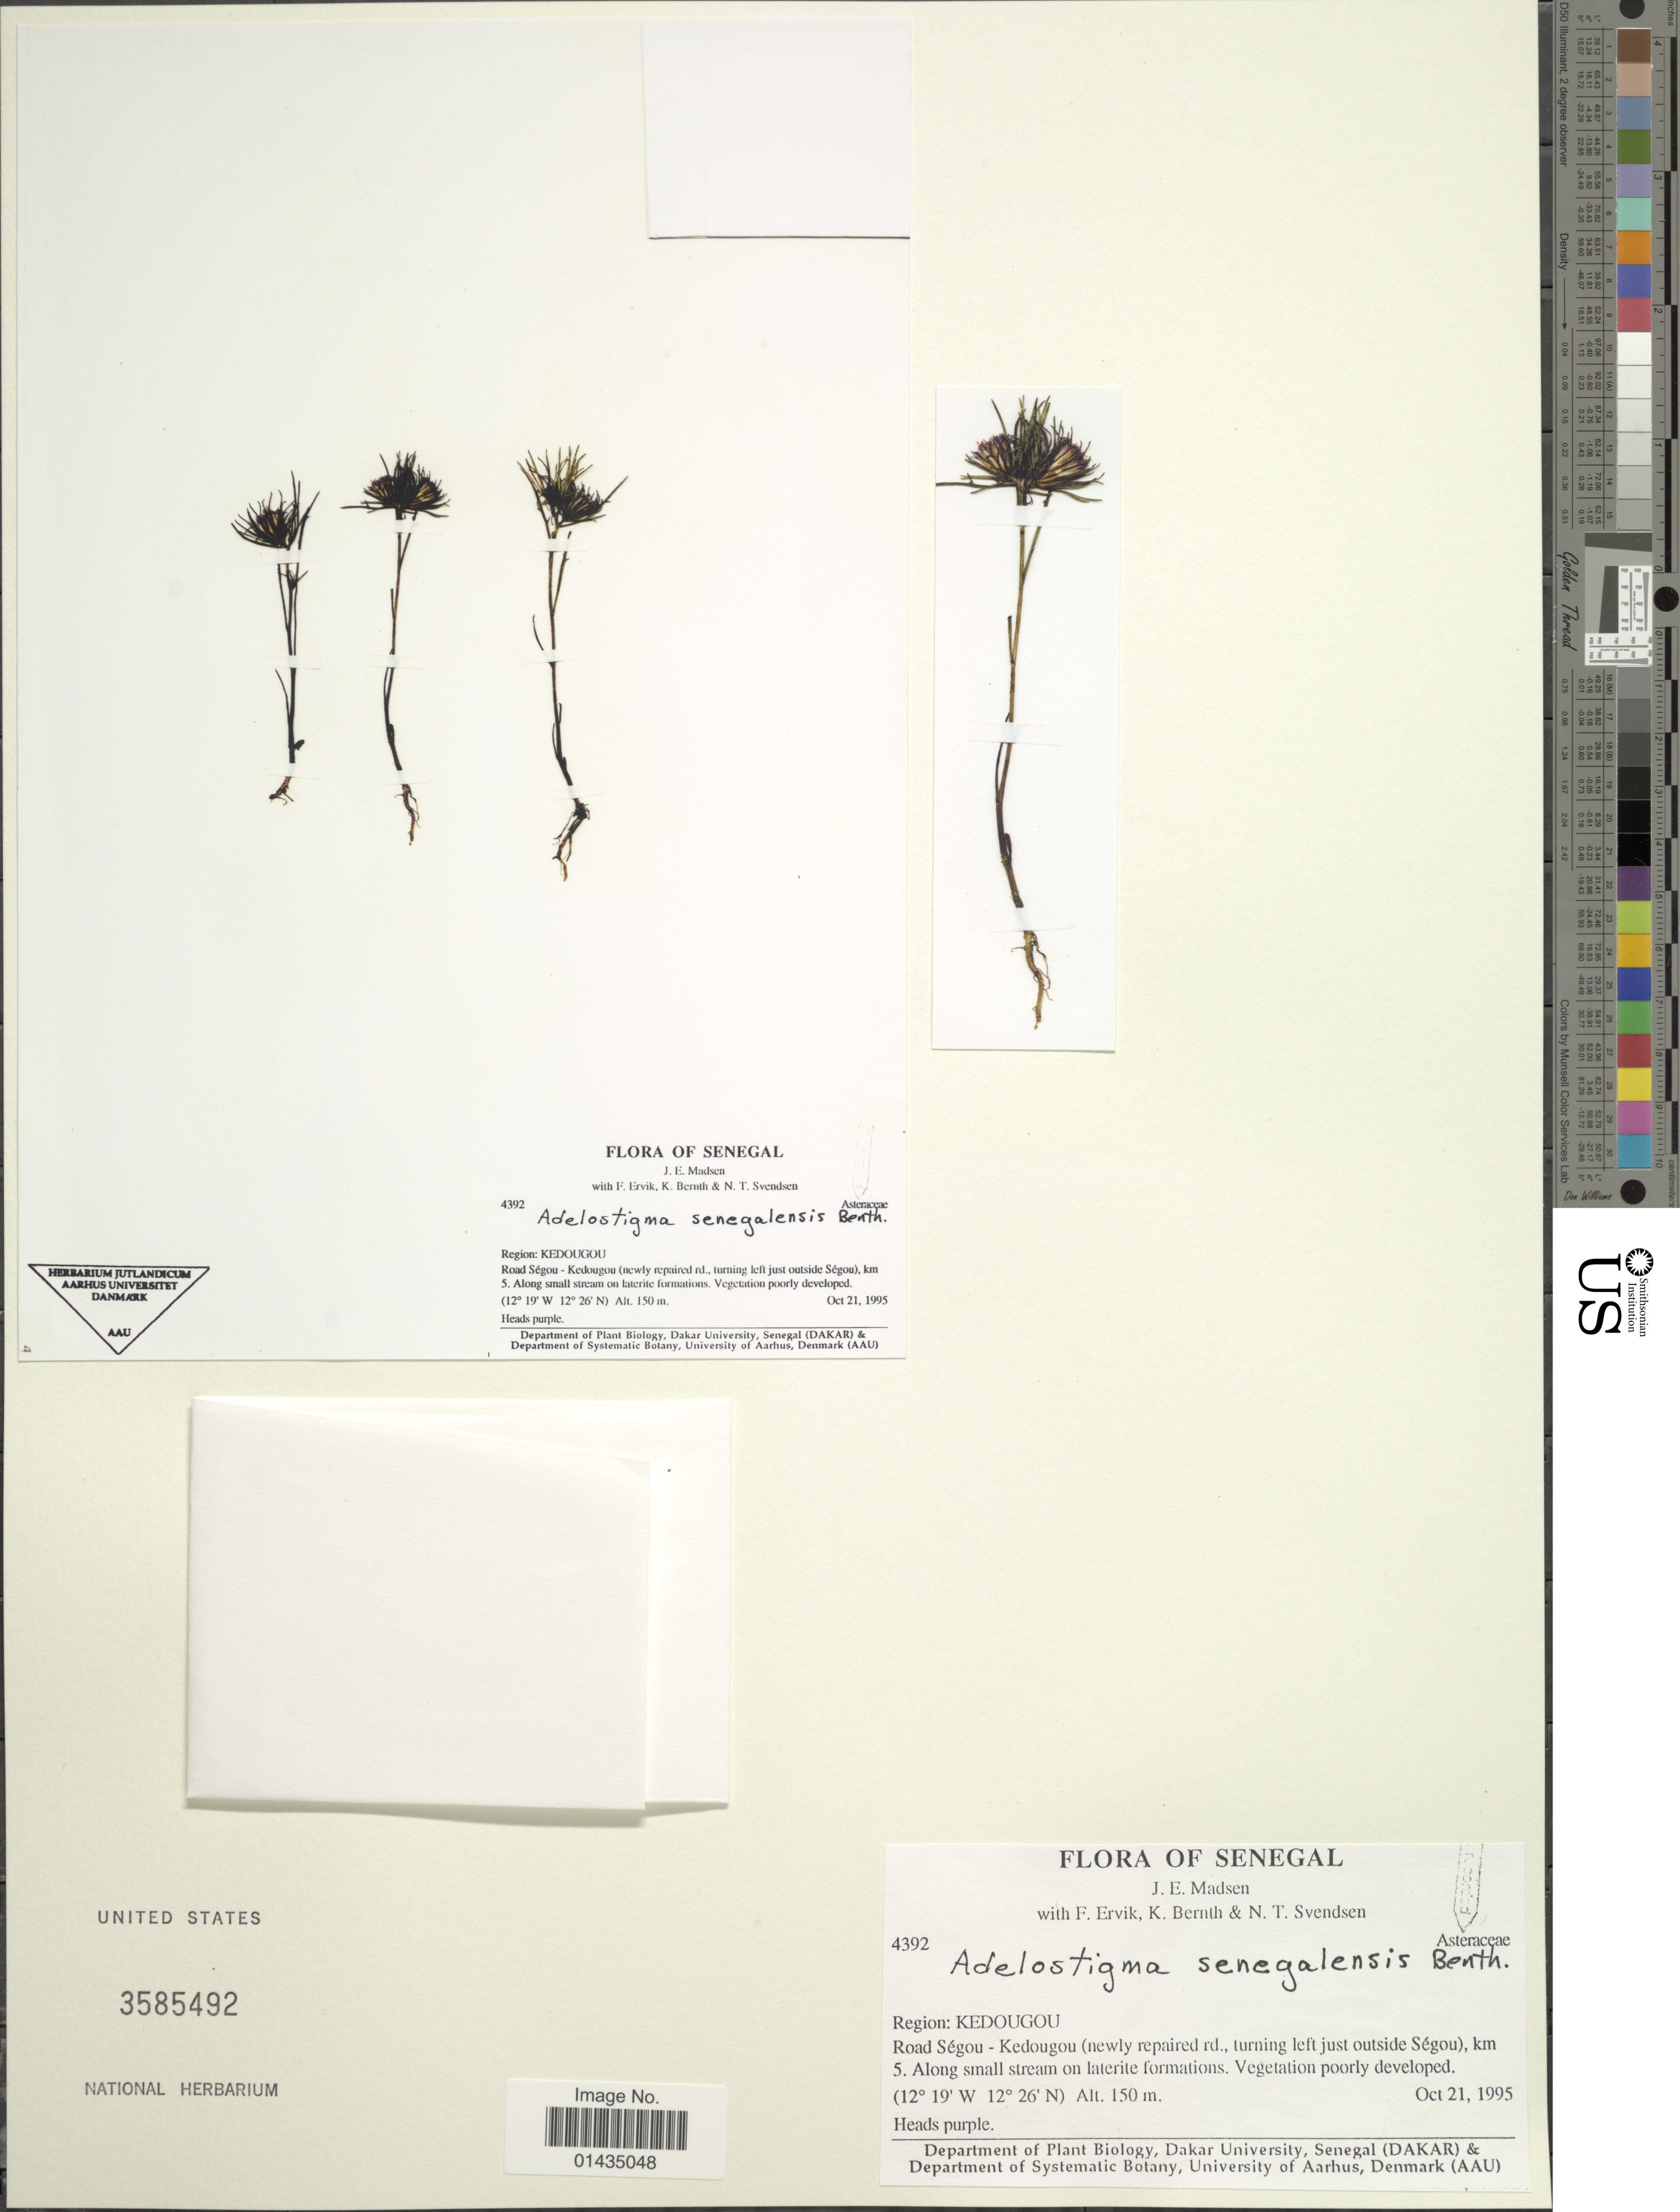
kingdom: Plantae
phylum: Tracheophyta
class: Magnoliopsida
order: Asterales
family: Asteraceae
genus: Adelostigma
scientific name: Adelostigma senegalensis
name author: Benth.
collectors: J. E. Madsen, F. Ervik, K. Bernth & N. Svendsen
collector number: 4392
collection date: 1995-10-21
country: Senegal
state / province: Kédougou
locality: Road Ségou, Kedougou (newly repaired rd., turning left just outside Ségou), km 5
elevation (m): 150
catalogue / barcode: US 3585492